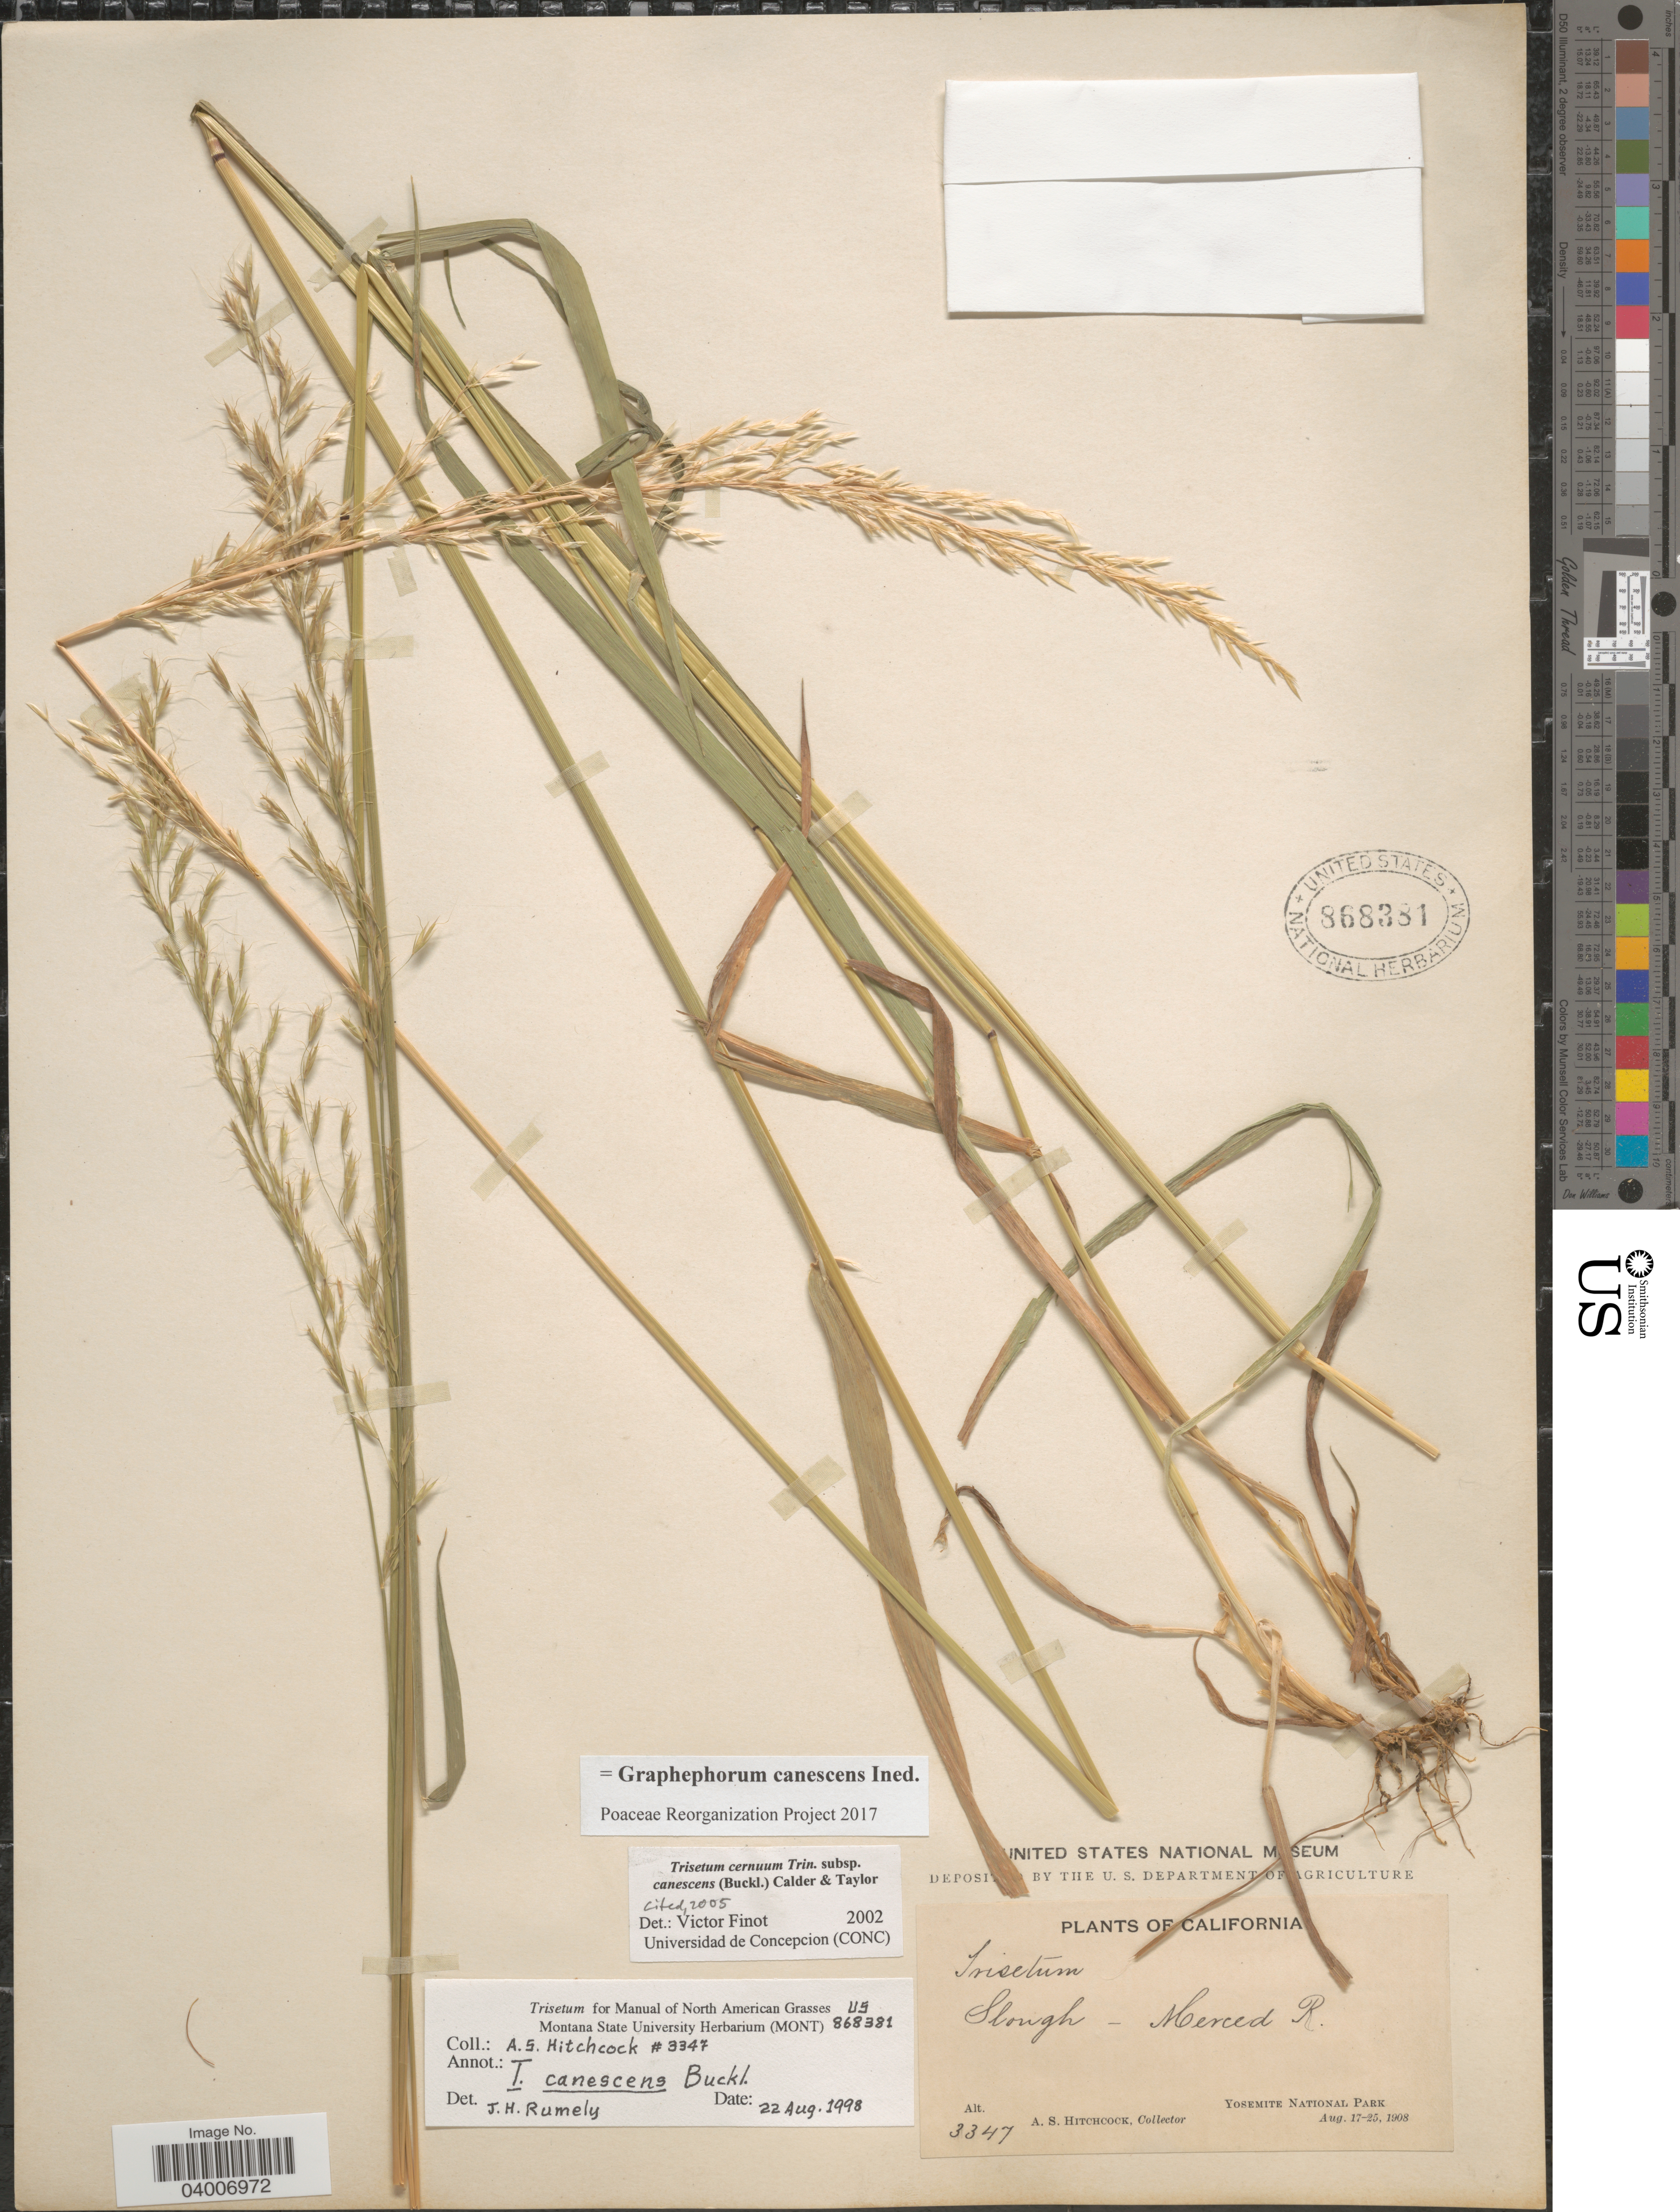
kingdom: Plantae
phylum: Tracheophyta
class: Liliopsida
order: Poales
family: Poaceae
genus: Graphephorum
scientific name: Graphephorum canescens ined.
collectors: A. S. Hitchcock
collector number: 3347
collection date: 1908-08-17/1908-08-25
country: United States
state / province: California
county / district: Mariposa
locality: Slough - Merced R. Yosemite National Park.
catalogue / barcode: US 868381